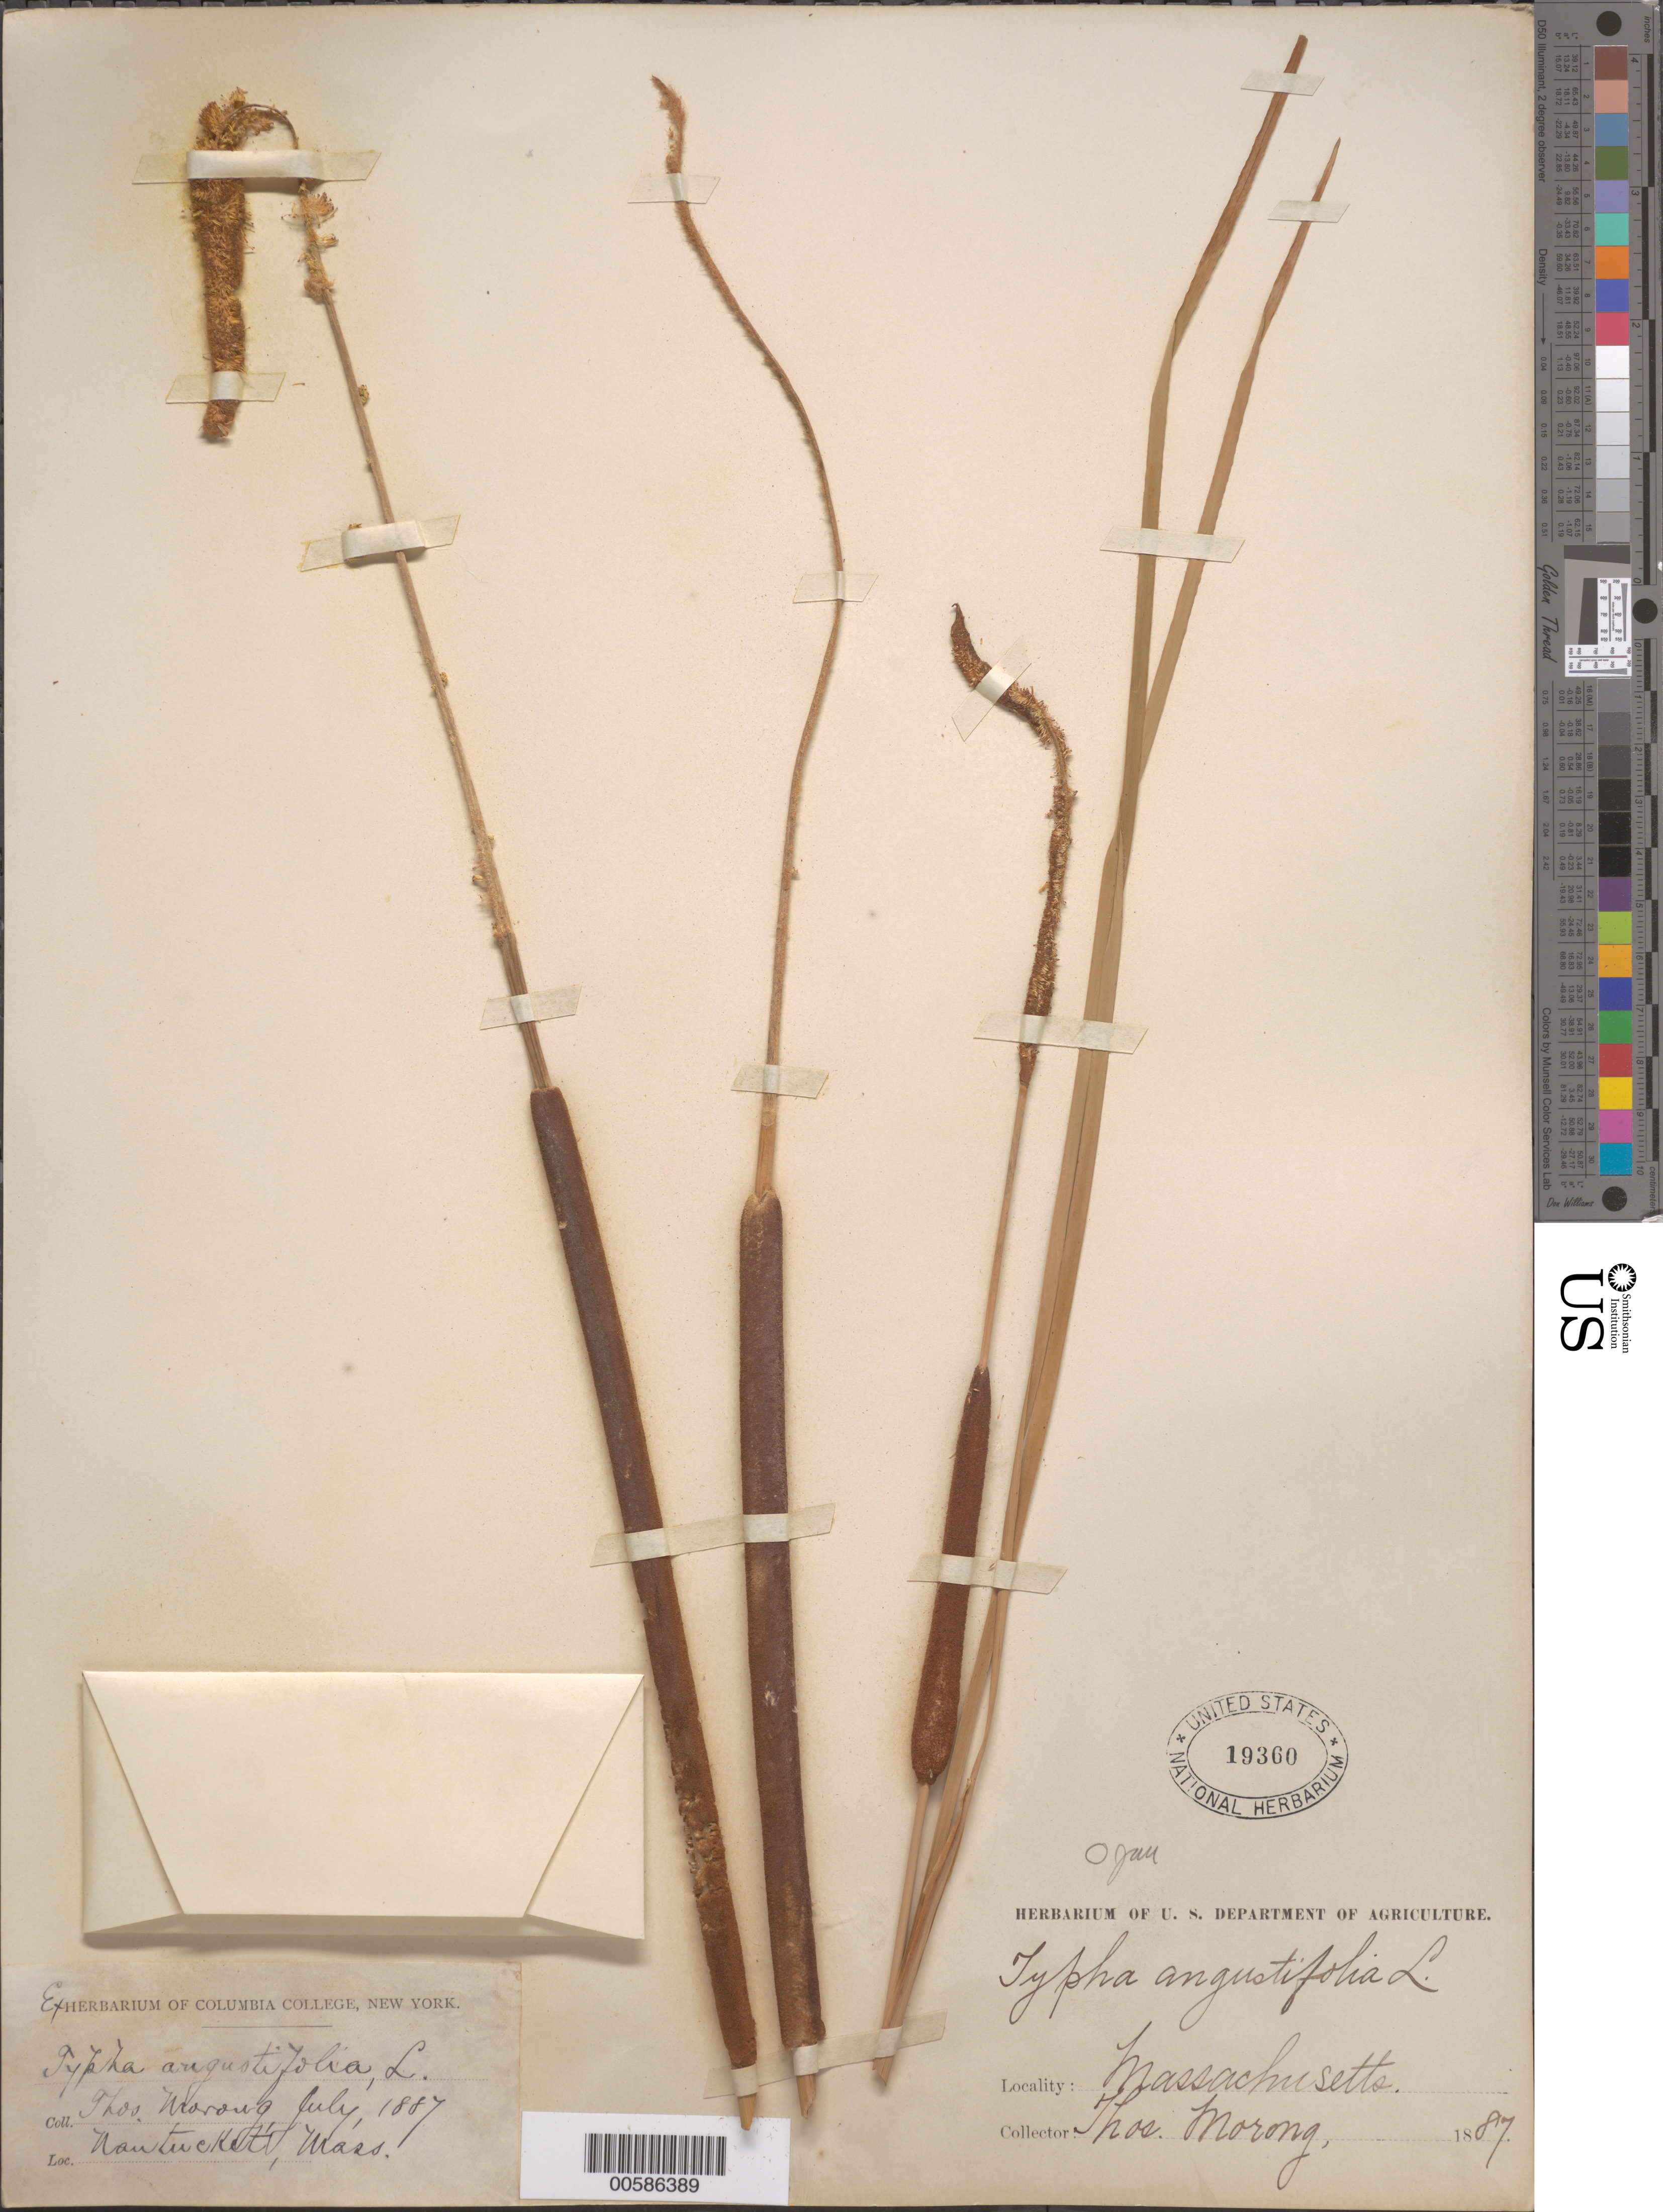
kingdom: Plantae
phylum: Tracheophyta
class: Liliopsida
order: Poales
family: Typhaceae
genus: Typha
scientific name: Typha angustifolia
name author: L.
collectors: T. Morong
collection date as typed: Jul 1887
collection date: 1887-07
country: United States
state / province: Massachusetts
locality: Nantucket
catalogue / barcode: US 19360